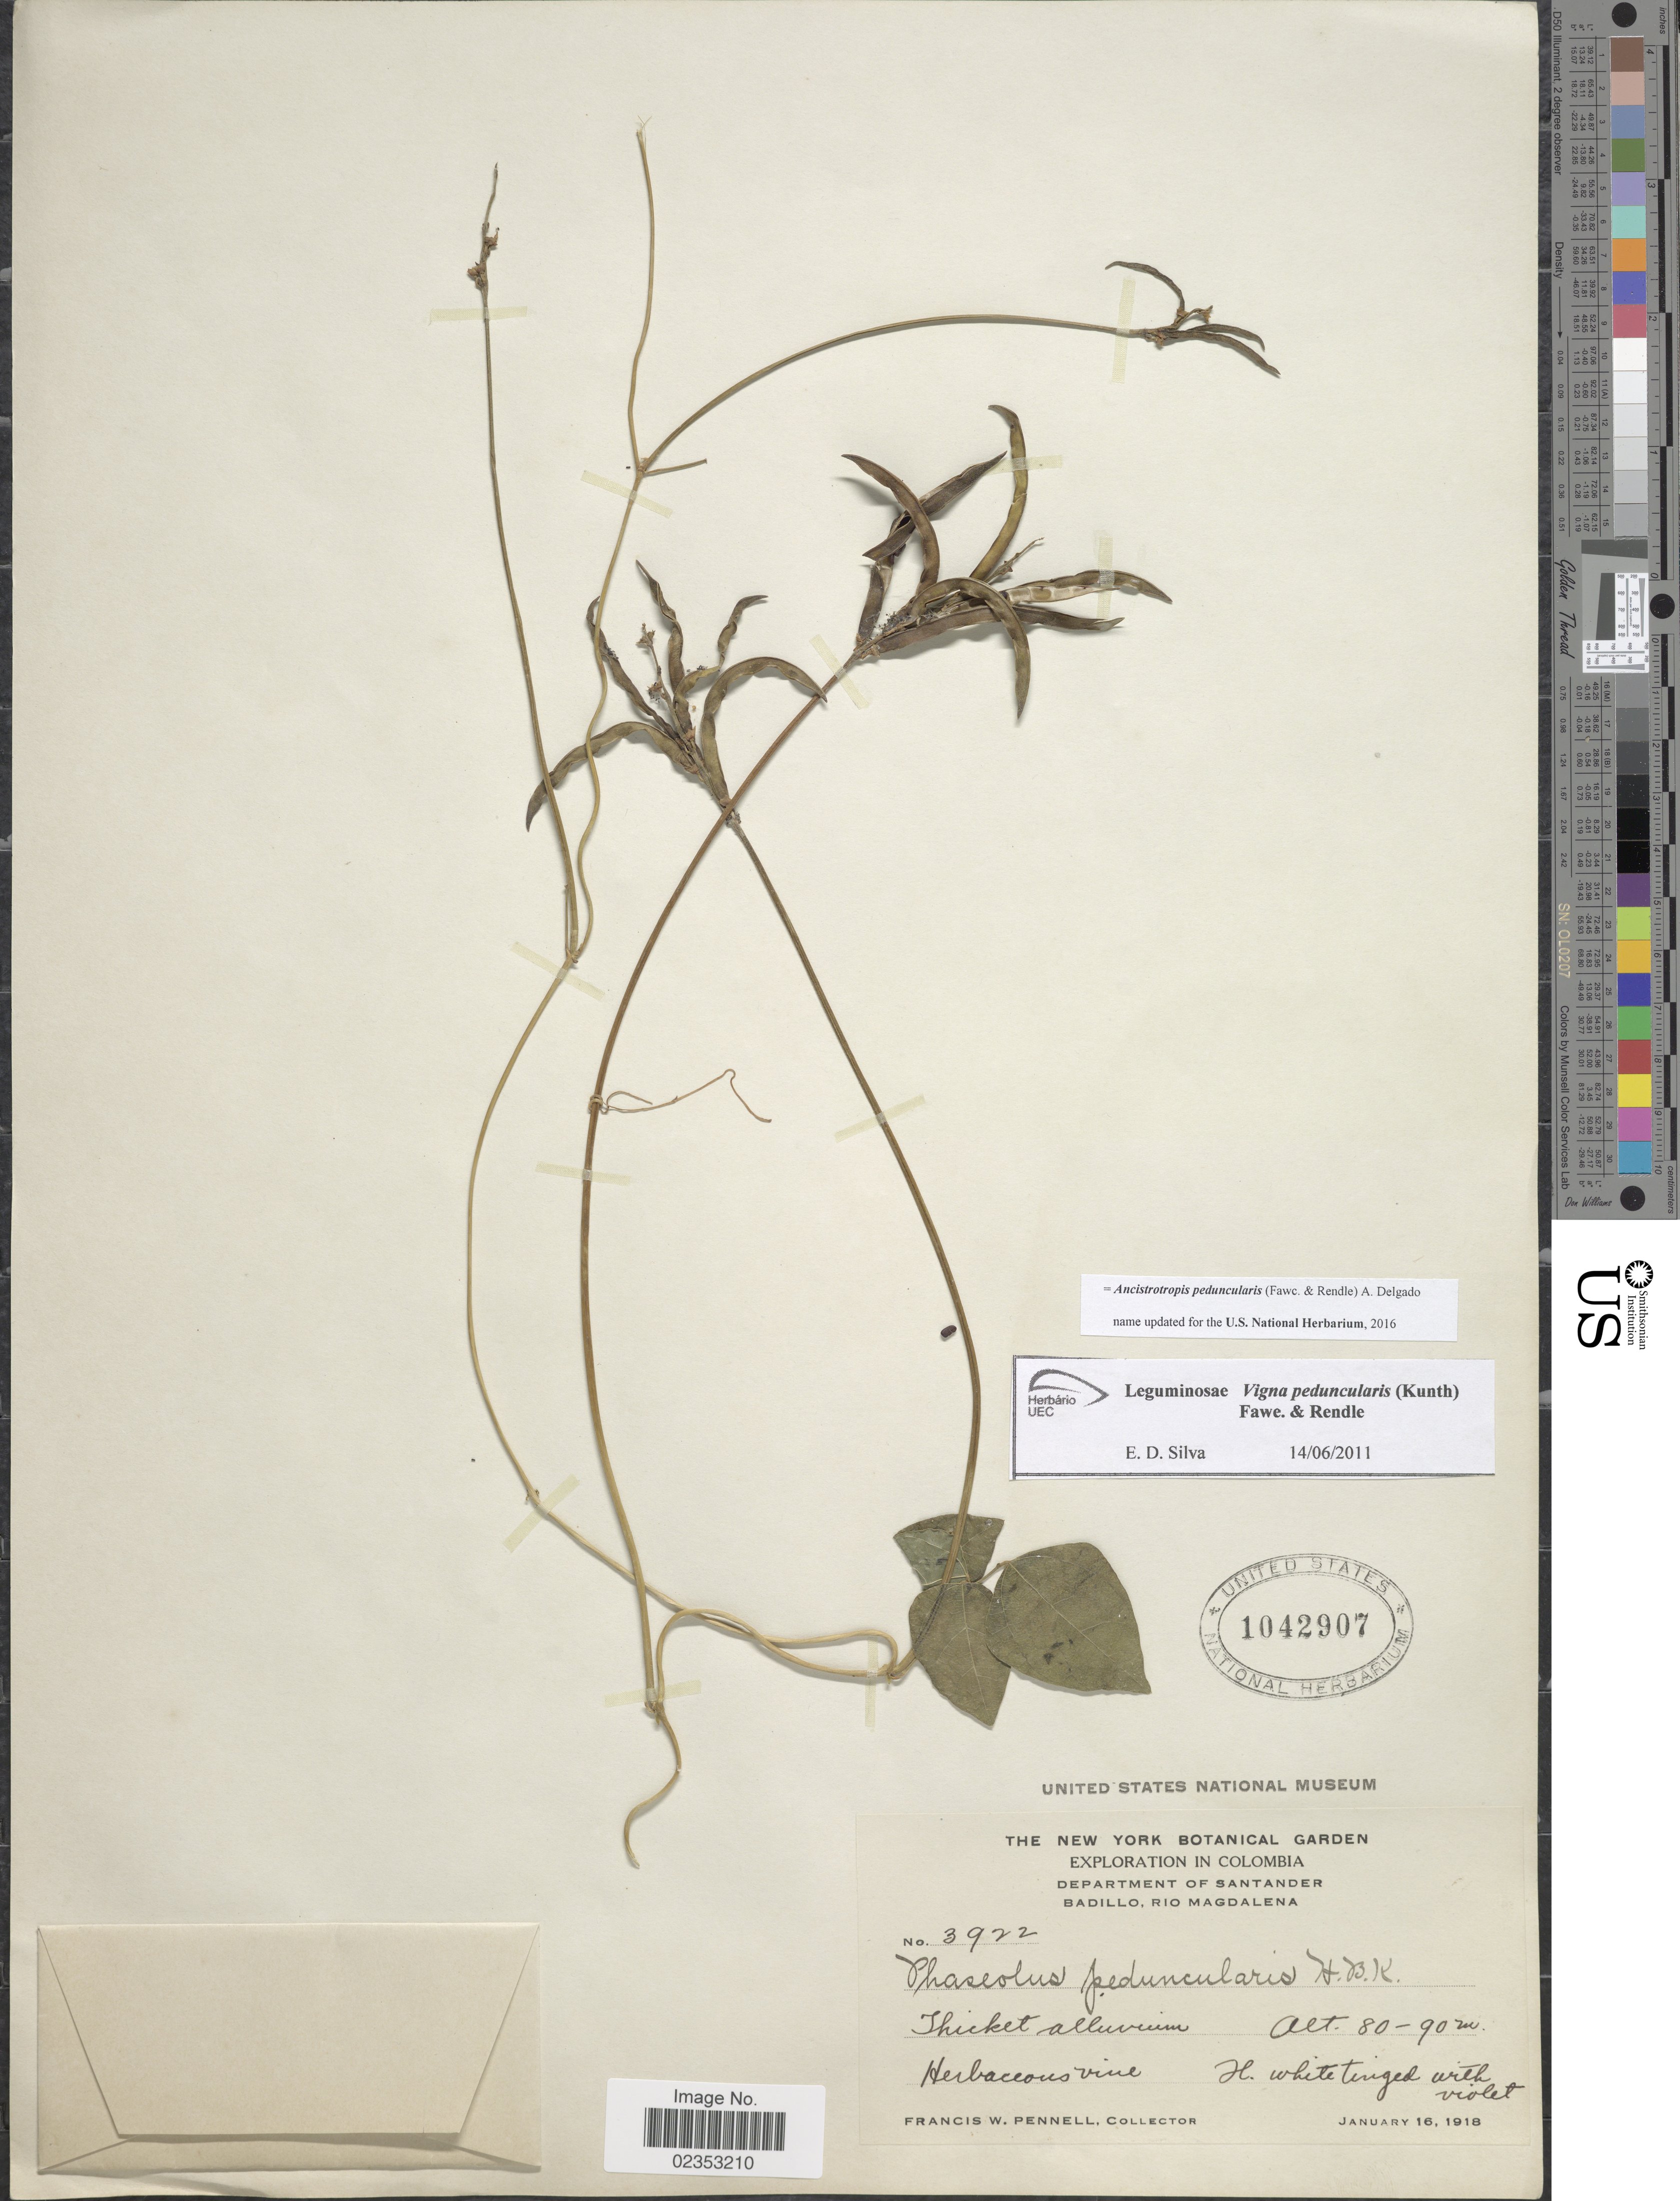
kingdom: Plantae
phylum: Tracheophyta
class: Magnoliopsida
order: Fabales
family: Fabaceae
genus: Ancistrotropis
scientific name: Ancistrotropis peduncularis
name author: (Fawc. & Rendle) A. Delgado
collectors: F. W. Pennell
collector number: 3922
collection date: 1918-01-16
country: Colombia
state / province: Santander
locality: Badillo, Rio Magdalena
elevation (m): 80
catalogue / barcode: US 1042907